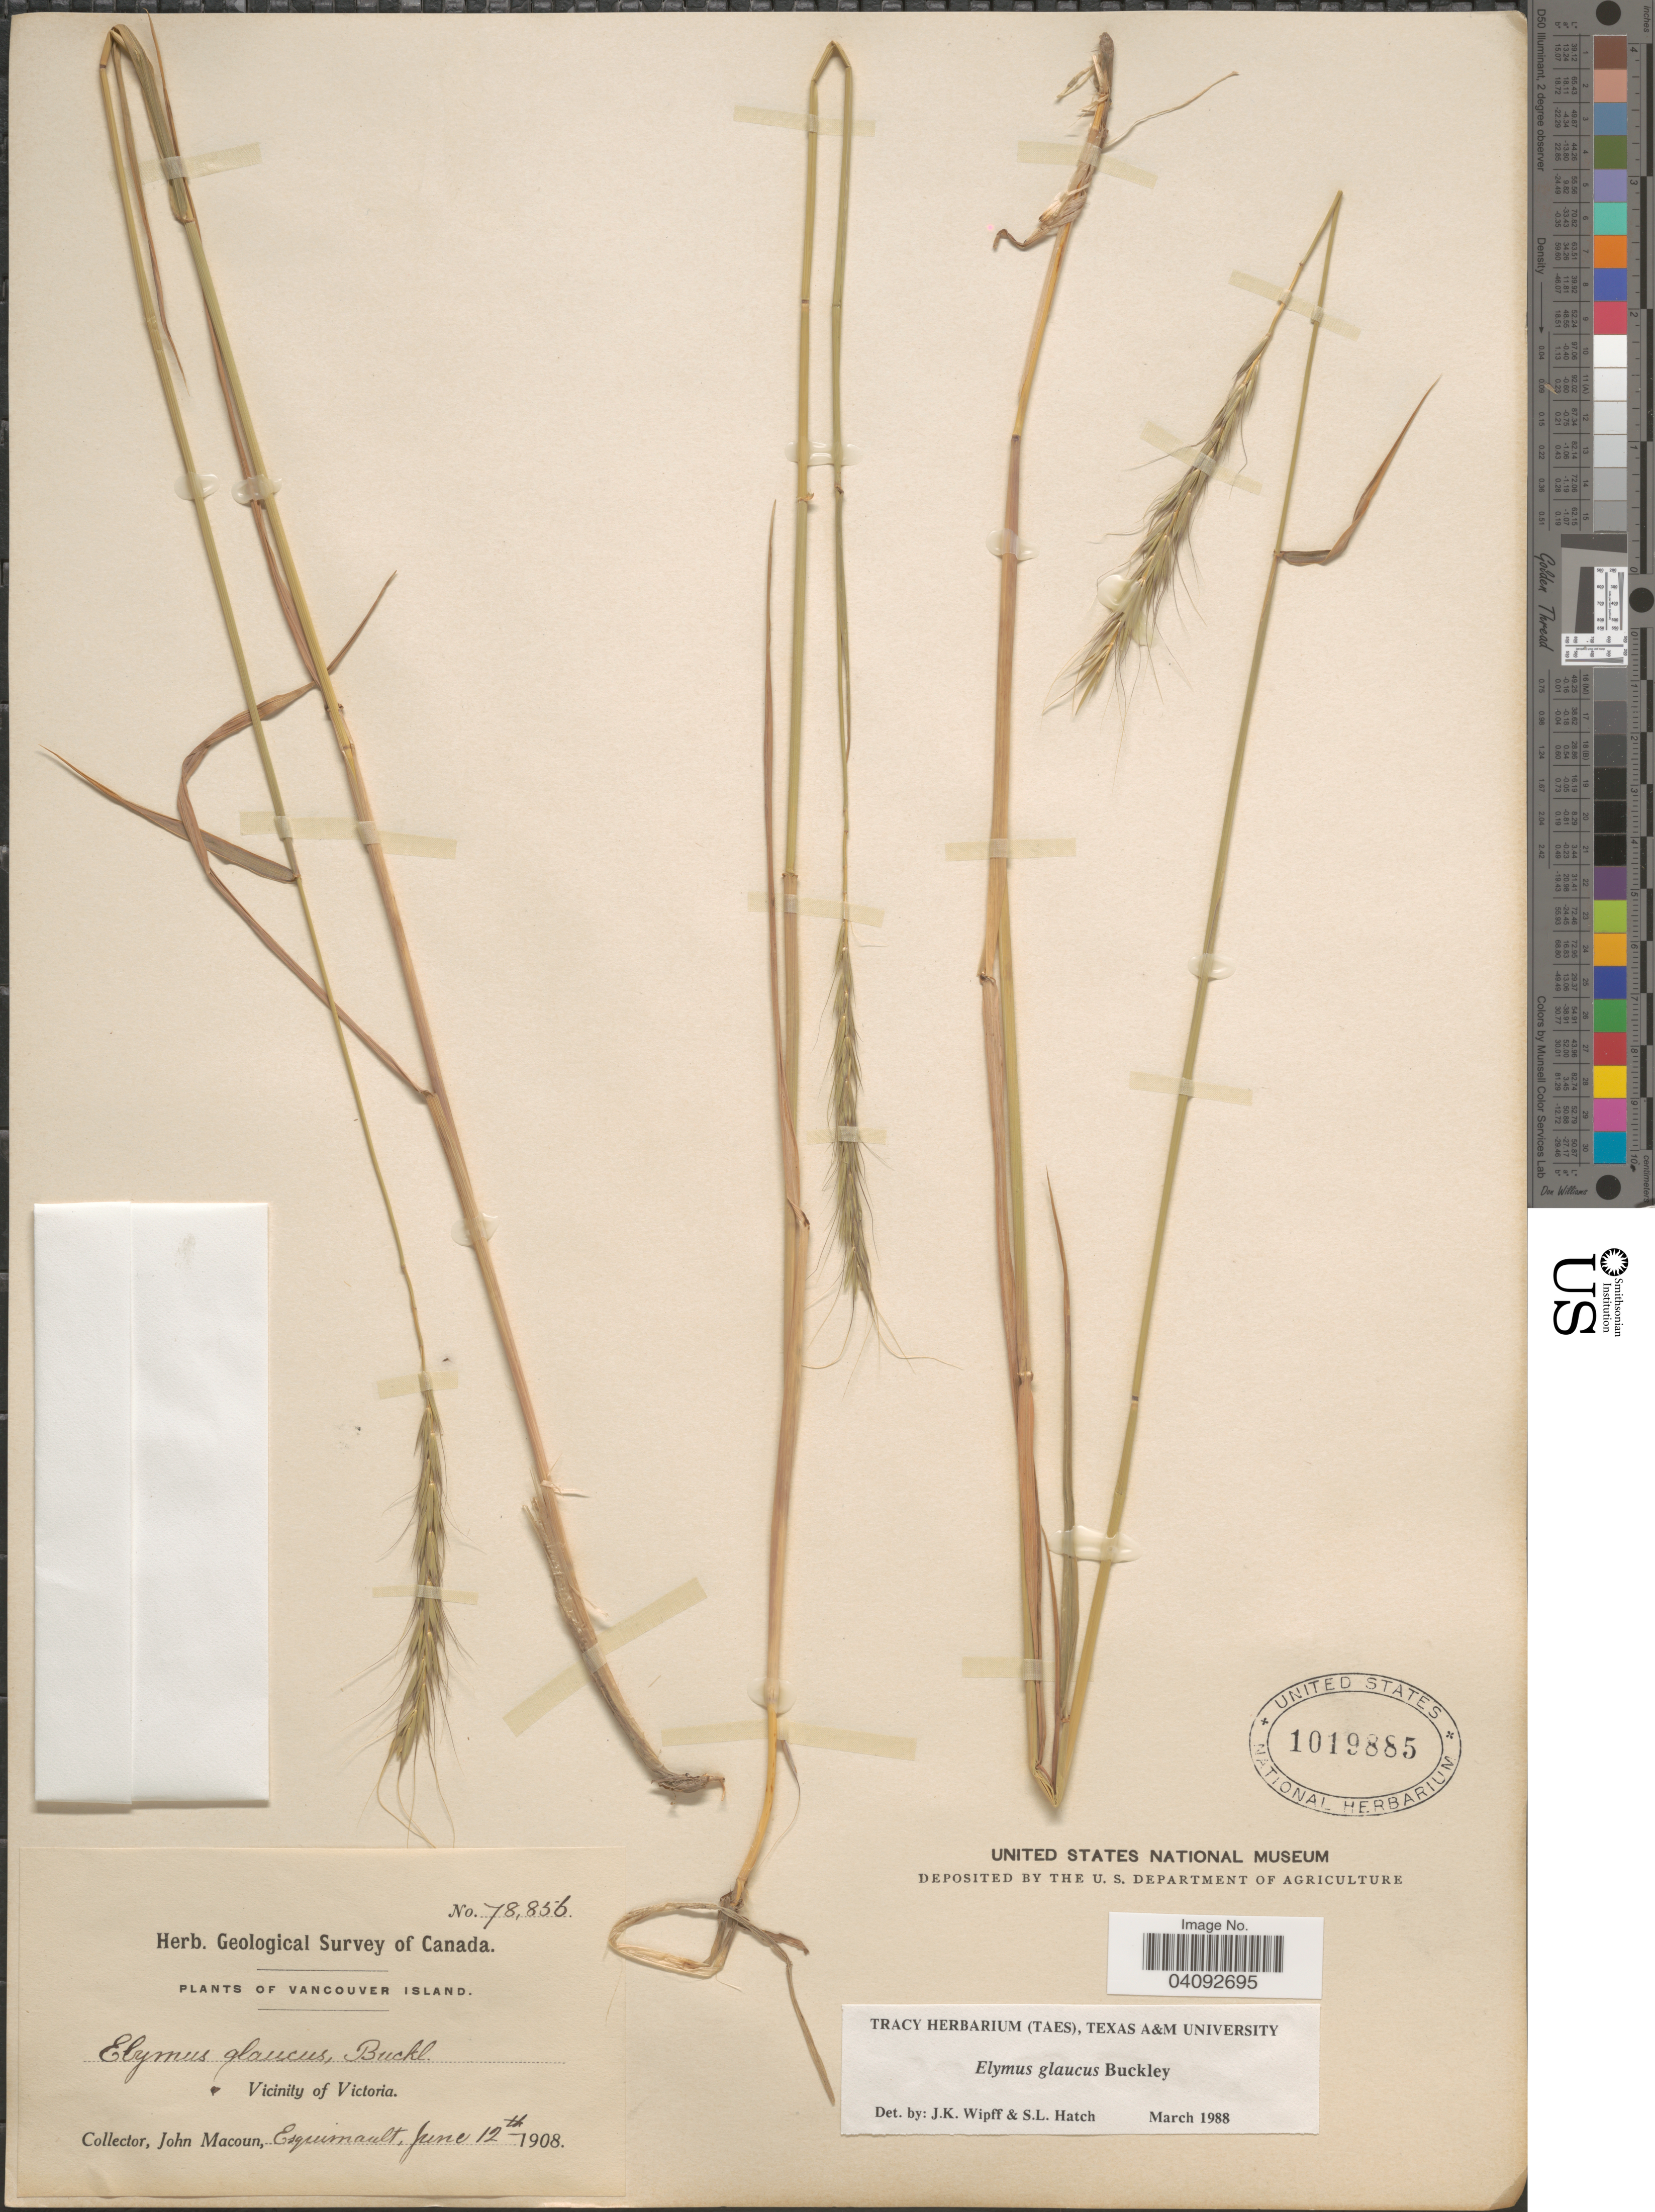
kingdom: Plantae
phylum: Tracheophyta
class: Liliopsida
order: Poales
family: Poaceae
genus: Elymus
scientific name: Elymus glabriflorus var. glabriflorus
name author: (Vasey ex L.H. Dewey) Scribn. & C.R. Ball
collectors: J. Macoun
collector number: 78856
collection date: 1908-06-12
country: Canada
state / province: British Columbia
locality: Geological Survey of Canada. Vancouver Island. Vicinity of Victoria. Esquimault.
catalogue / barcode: US 1019885